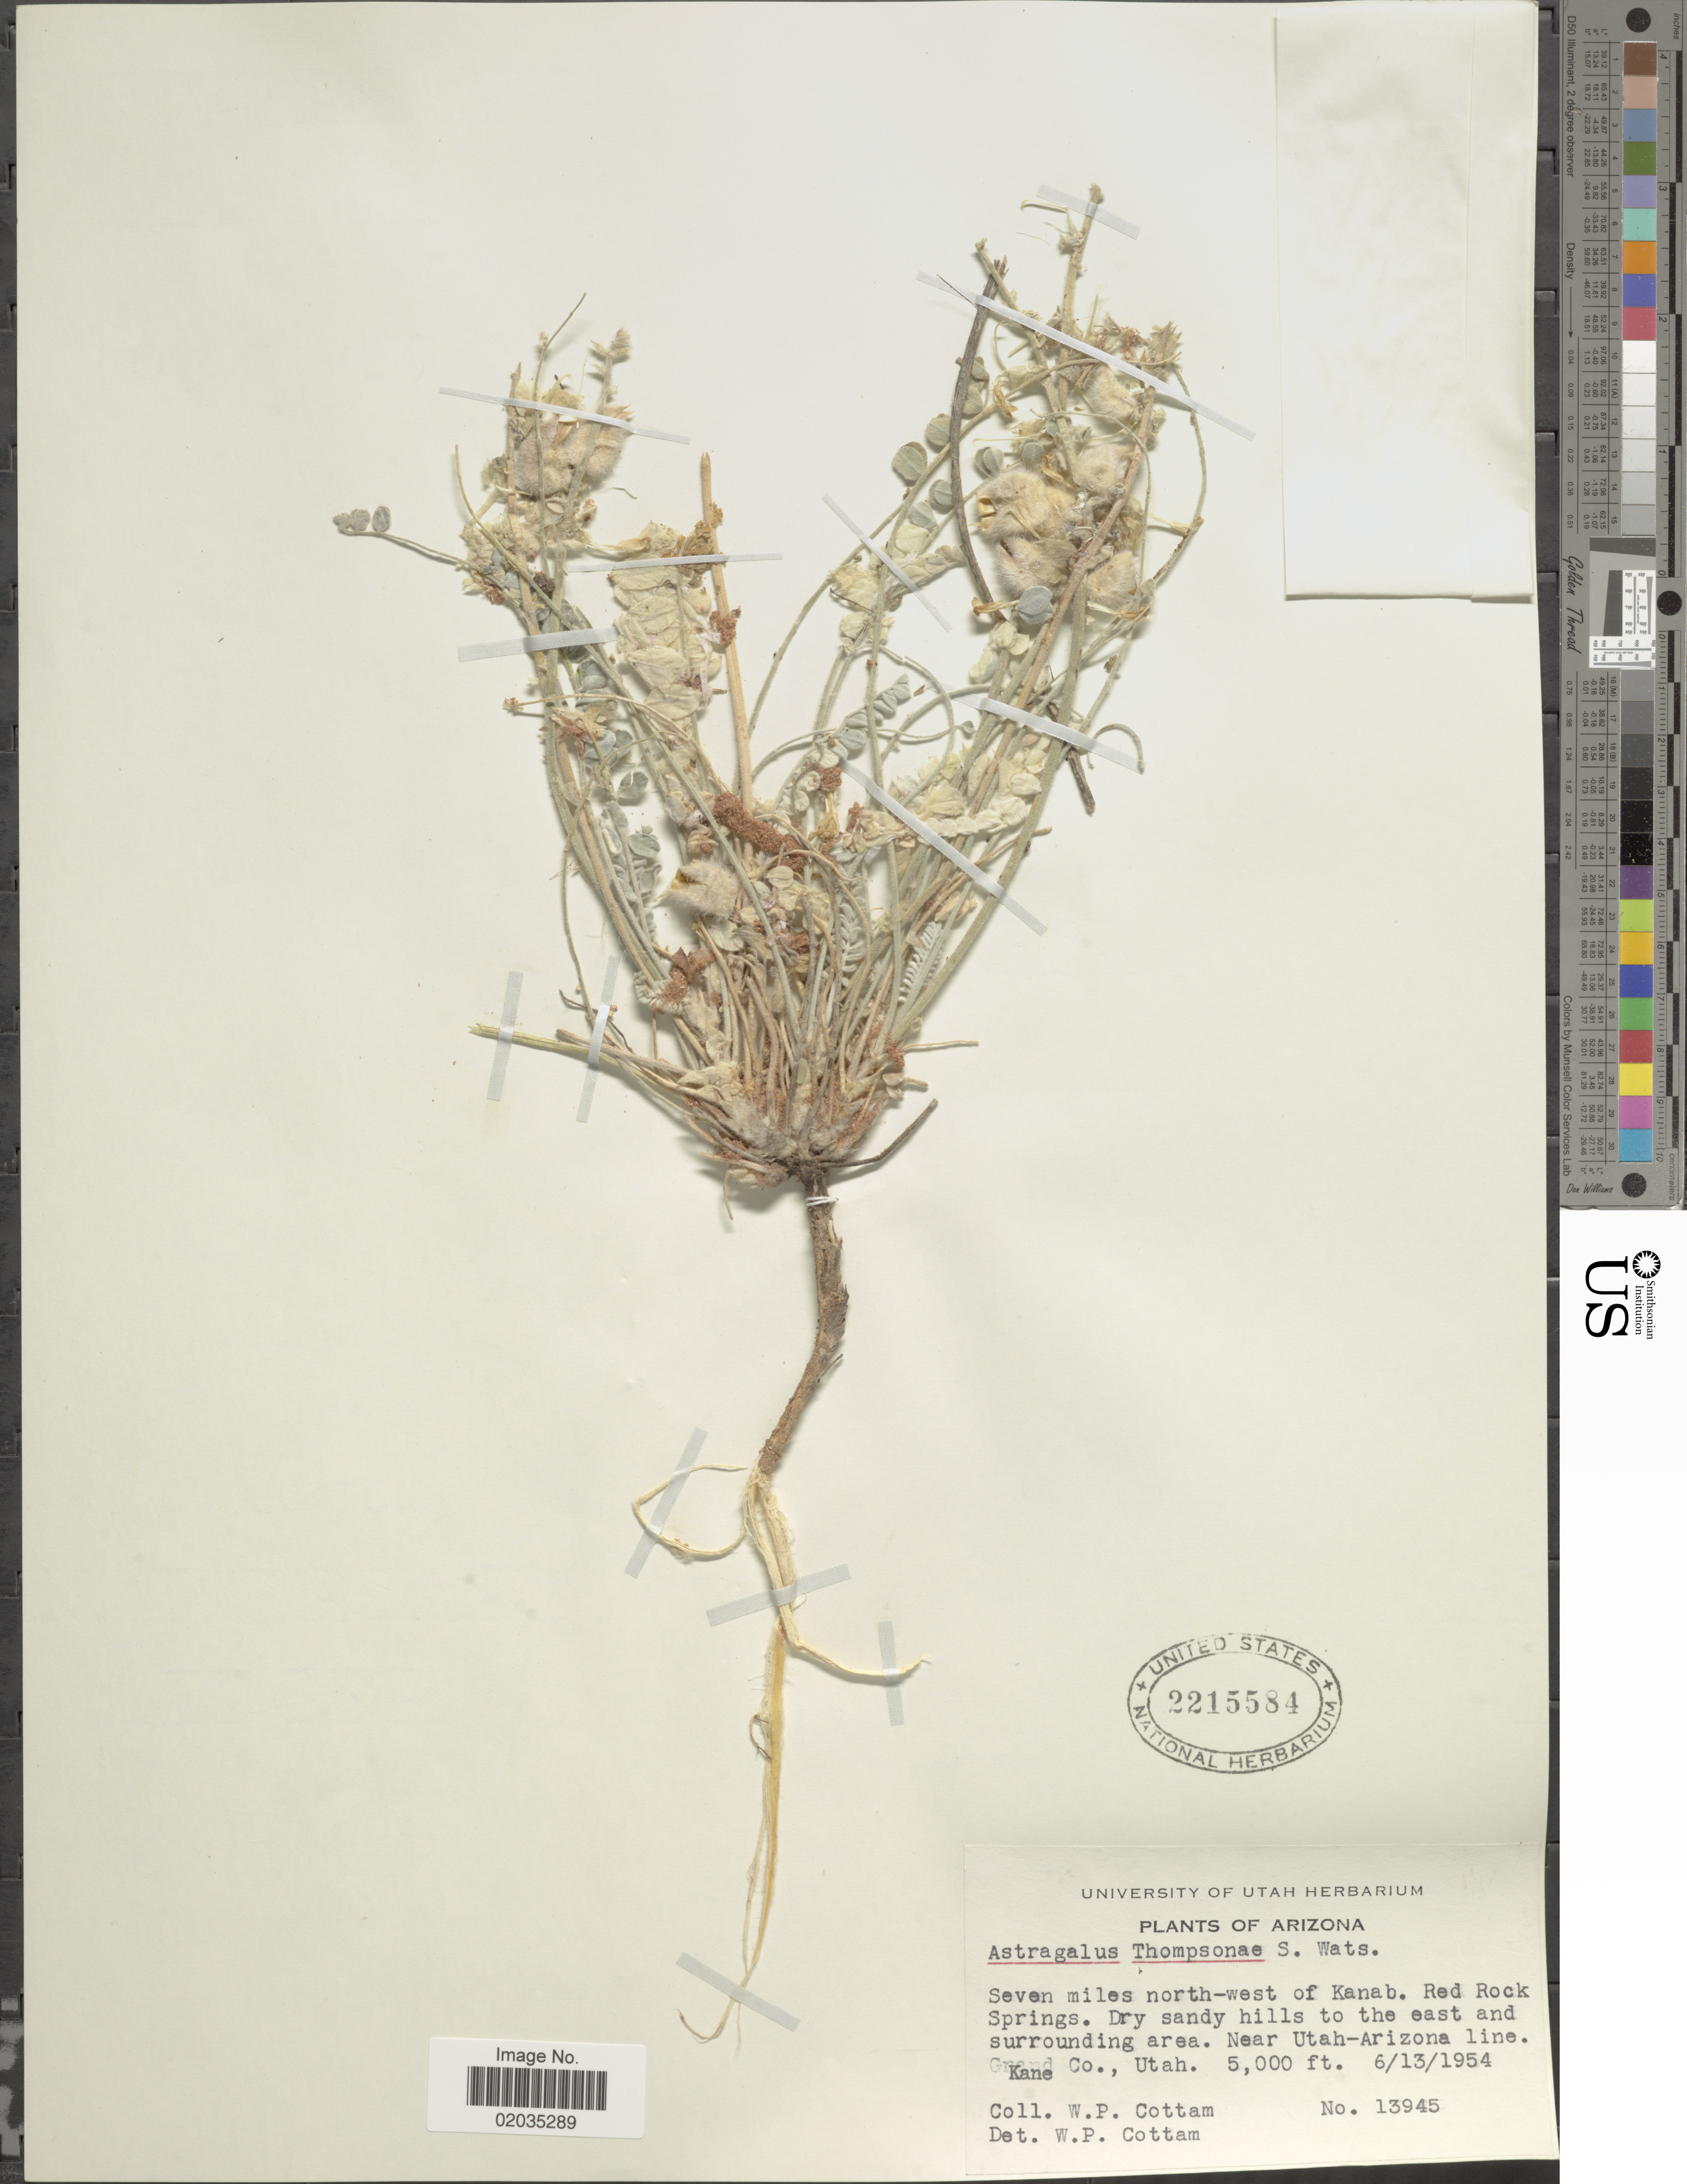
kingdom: Plantae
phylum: Tracheophyta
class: Magnoliopsida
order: Fabales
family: Fabaceae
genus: Astragalus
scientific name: Astragalus thompsonae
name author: S. Watson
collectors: W. Cottam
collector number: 13945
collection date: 1954-06-13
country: United States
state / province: Arizona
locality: Seven miles north-west of Kanab. Near Utah-Arizona line. Kane Co.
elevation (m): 1524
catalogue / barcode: US 2215584